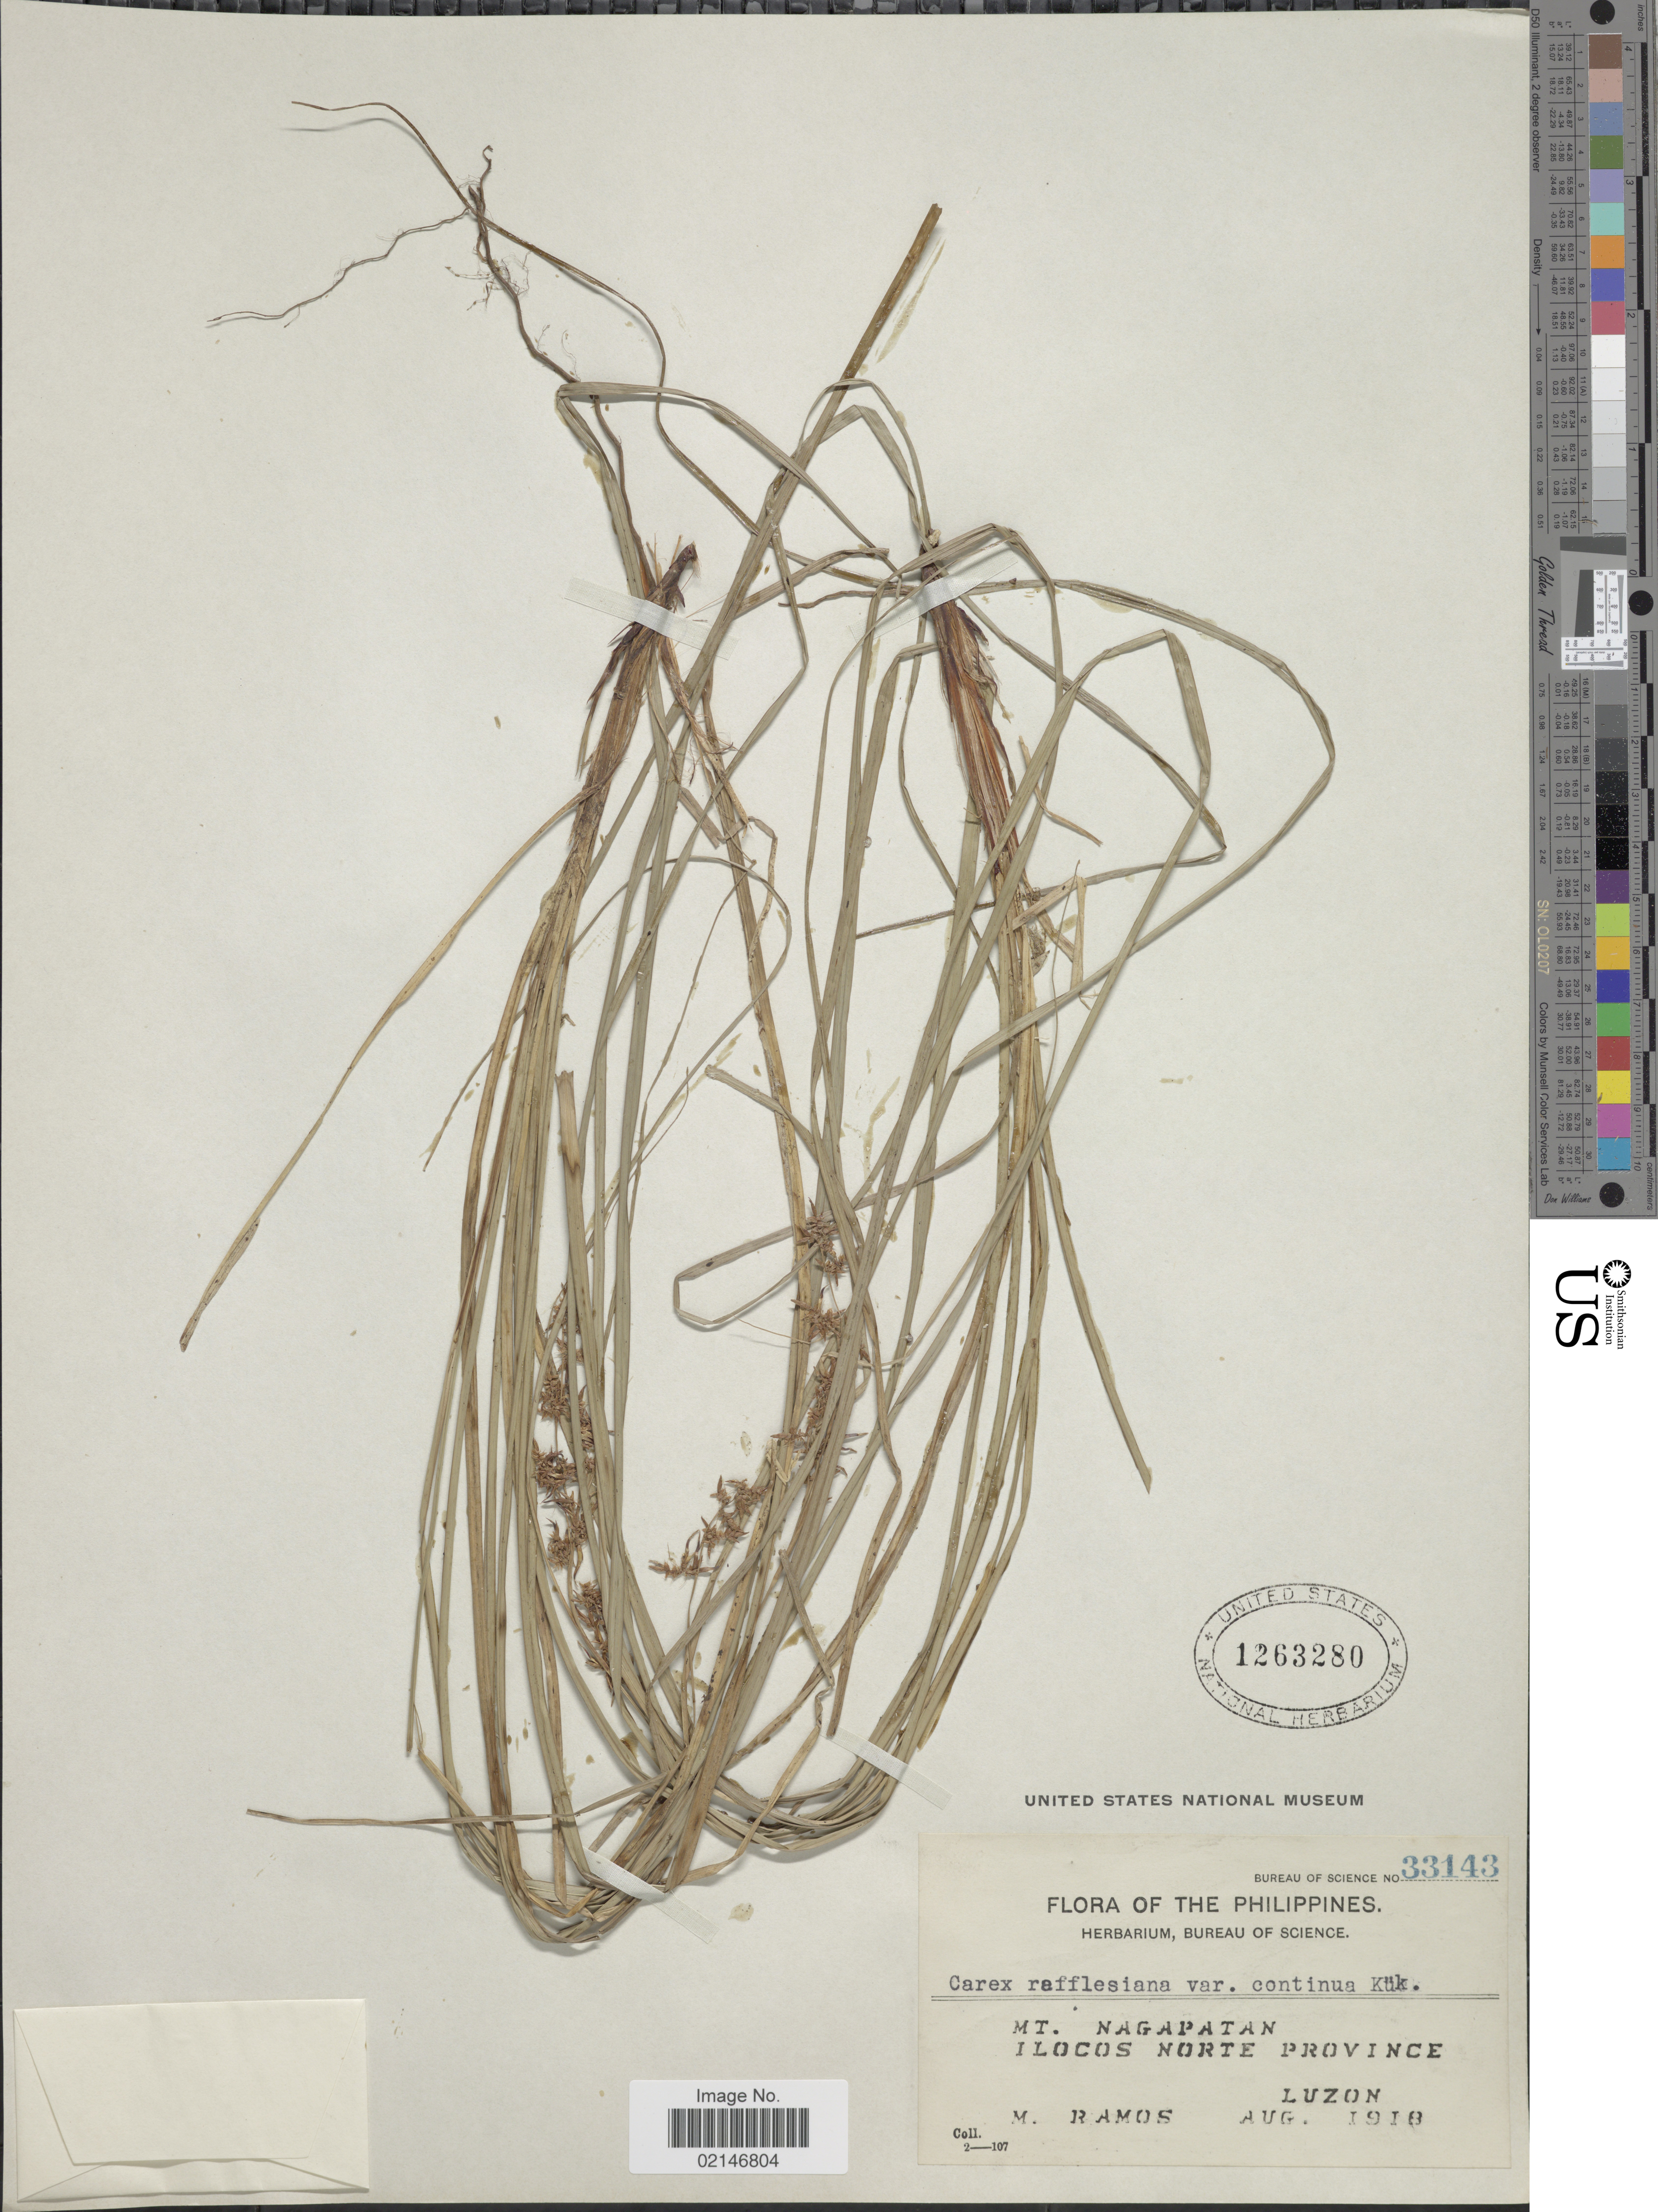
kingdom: Plantae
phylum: Tracheophyta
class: Liliopsida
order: Poales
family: Cyperaceae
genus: Carex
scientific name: Carex continua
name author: C.B. Clarke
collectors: M. Ramos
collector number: Bureau of Science 33143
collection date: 1918-08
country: Philippines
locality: Mt. Nagapatan, Ilocos Norte Province, Luzon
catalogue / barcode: US 1263280